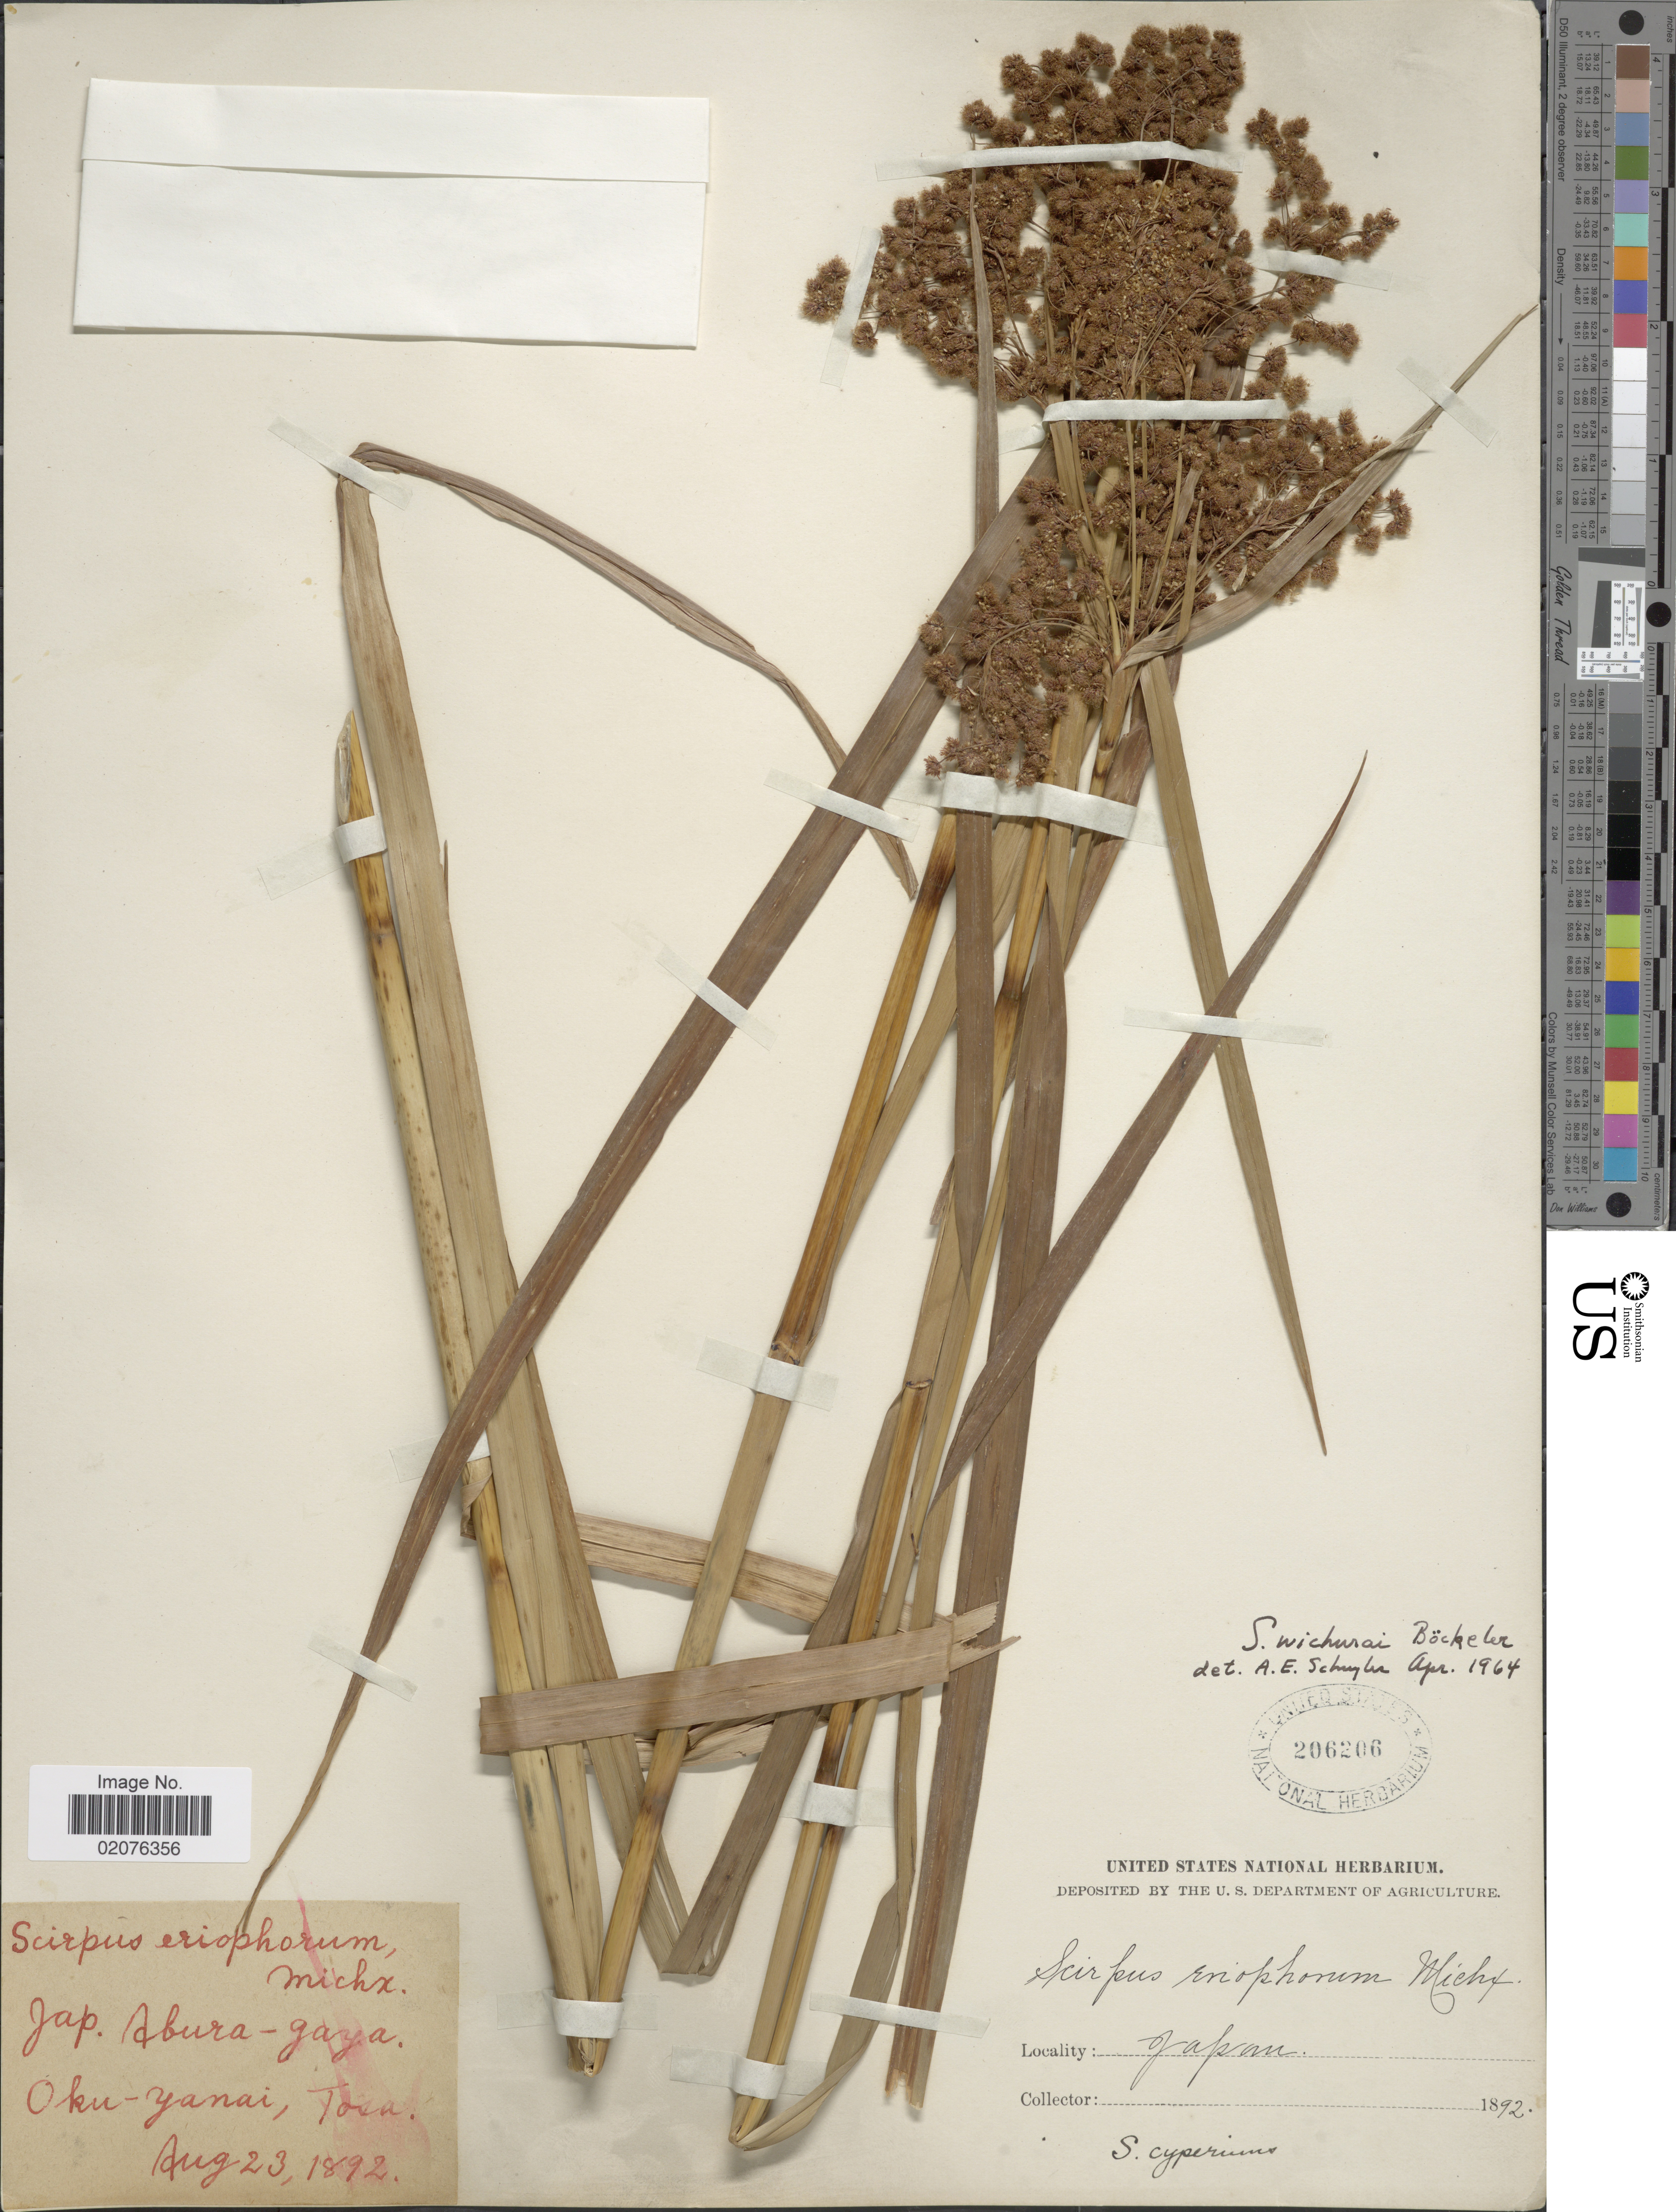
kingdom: Plantae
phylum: Tracheophyta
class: Liliopsida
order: Poales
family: Cyperaceae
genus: Scirpus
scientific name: Scirpus wichurae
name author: Boeckeler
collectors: ex herb. United States National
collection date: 1892-08-23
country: Japan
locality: Oku-Yanai, Tosa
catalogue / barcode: US 206206